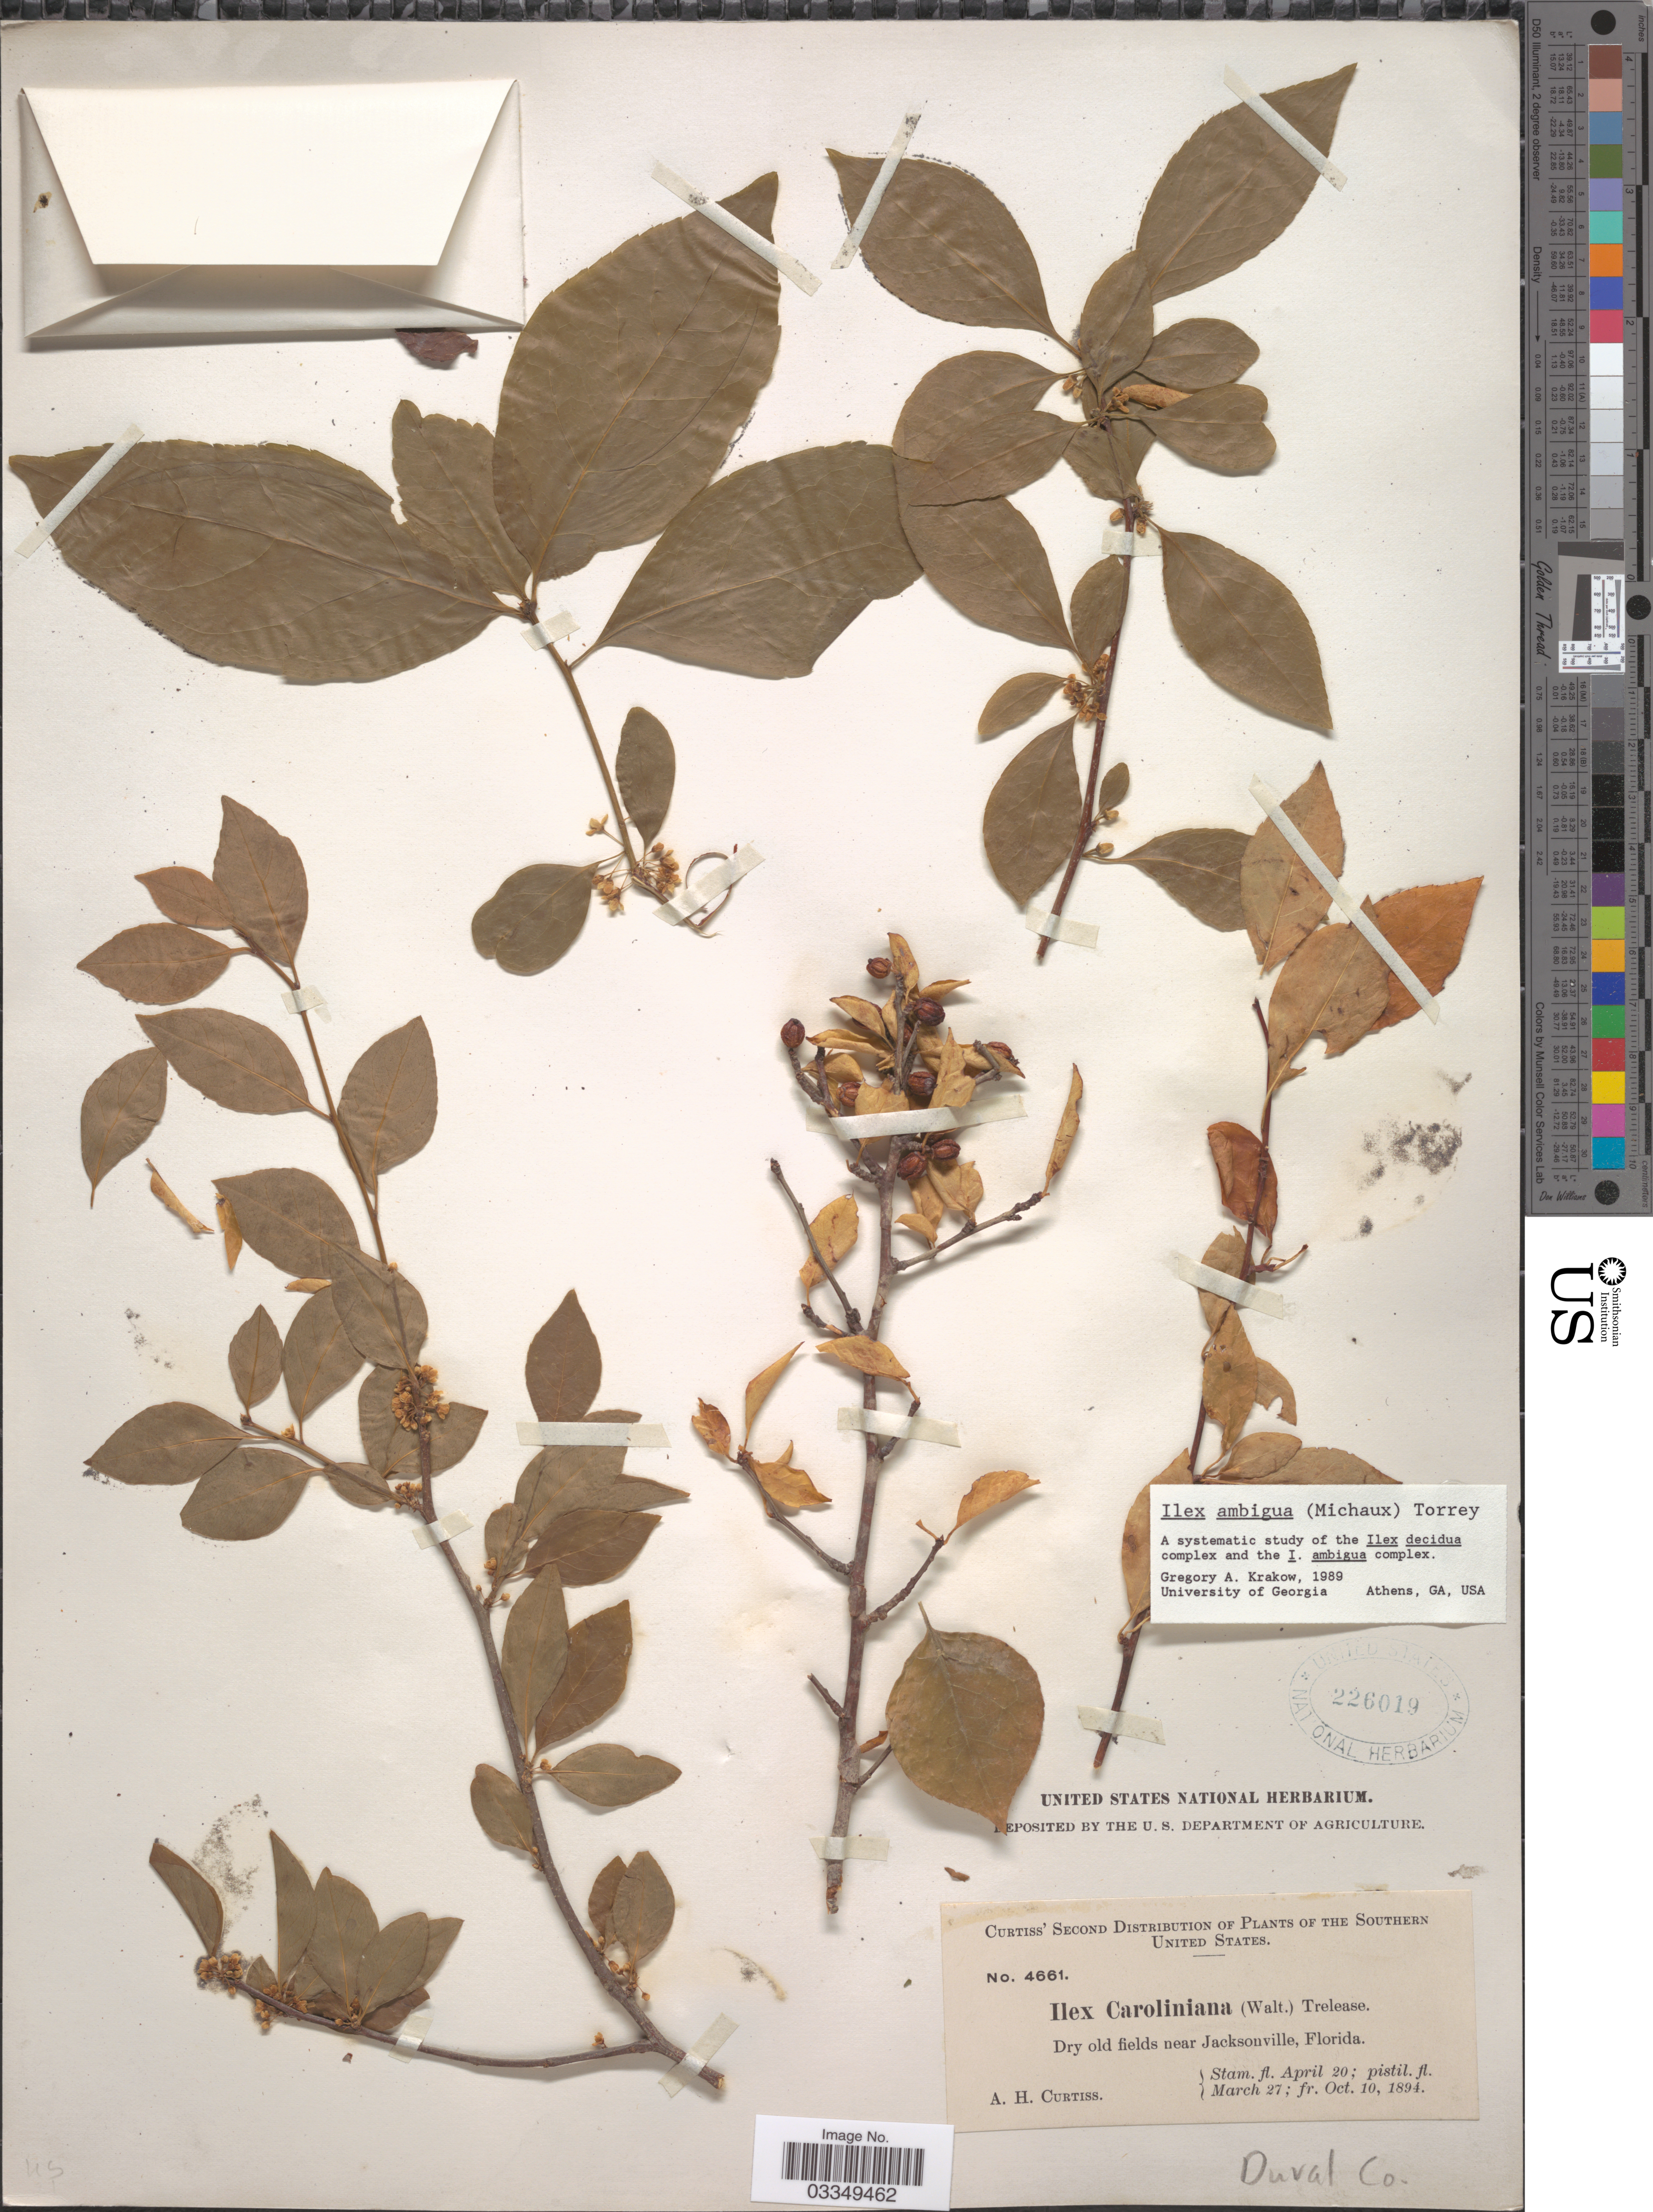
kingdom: Plantae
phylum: Tracheophyta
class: Magnoliopsida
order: Aquifoliales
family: Aquifoliaceae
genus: Ilex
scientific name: Ilex ambigua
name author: Chapm.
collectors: A. H. Curtiss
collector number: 4661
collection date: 1894-04-20/1894-10-27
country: United States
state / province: Florida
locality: The Southern United States, Dry old fields near Jacksonville, Duval Co.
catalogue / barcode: US 226019